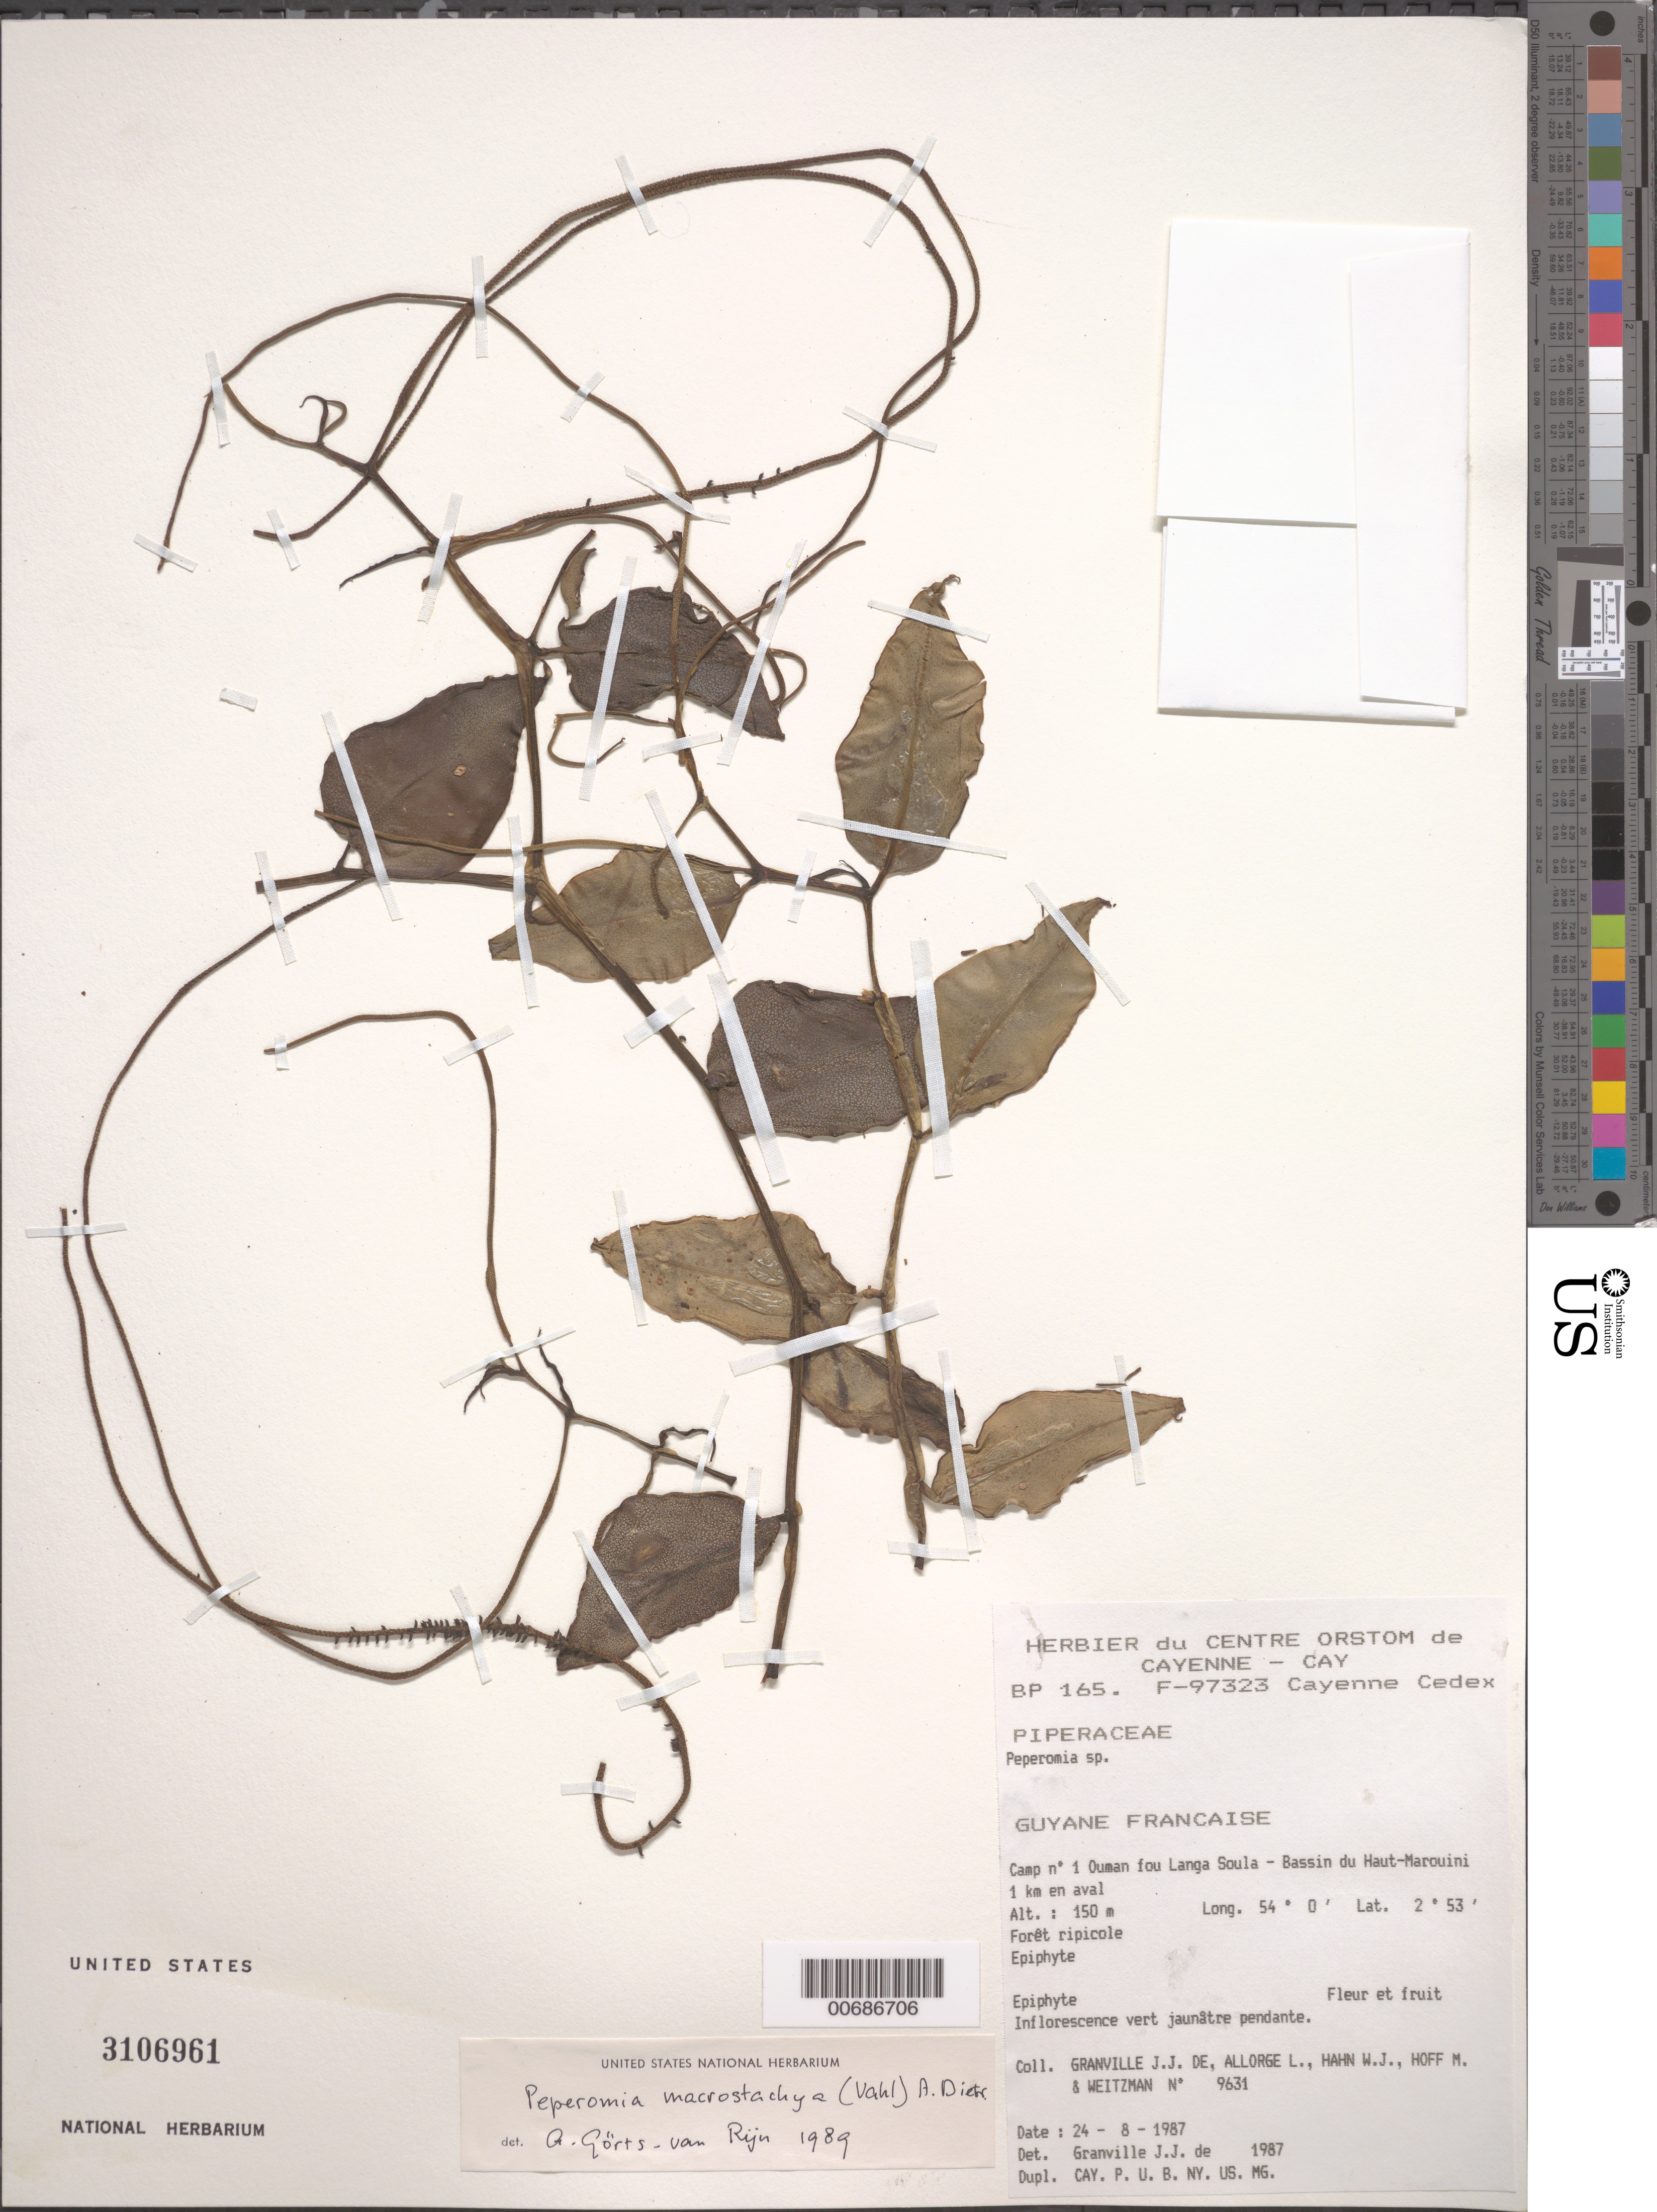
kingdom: Plantae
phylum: Tracheophyta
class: Magnoliopsida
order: Piperales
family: Piperaceae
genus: Peperomia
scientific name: Peperomia macrostachya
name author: (Vahl) A. Dietr.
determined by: Görts-van Rijn, A. R. A.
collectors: J.-J. de Granville, L. Allorge, W. J. Hahn, M. Hoff & A. L. Weitzman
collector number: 9631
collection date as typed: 24-Aug-87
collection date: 1987-08-24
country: French Guiana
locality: Ouman fou Langa Soula, Camp #1, Bassin du Haut-Marouini, 1 km en aval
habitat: Forêt ripicole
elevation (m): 150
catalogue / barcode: US 3106961